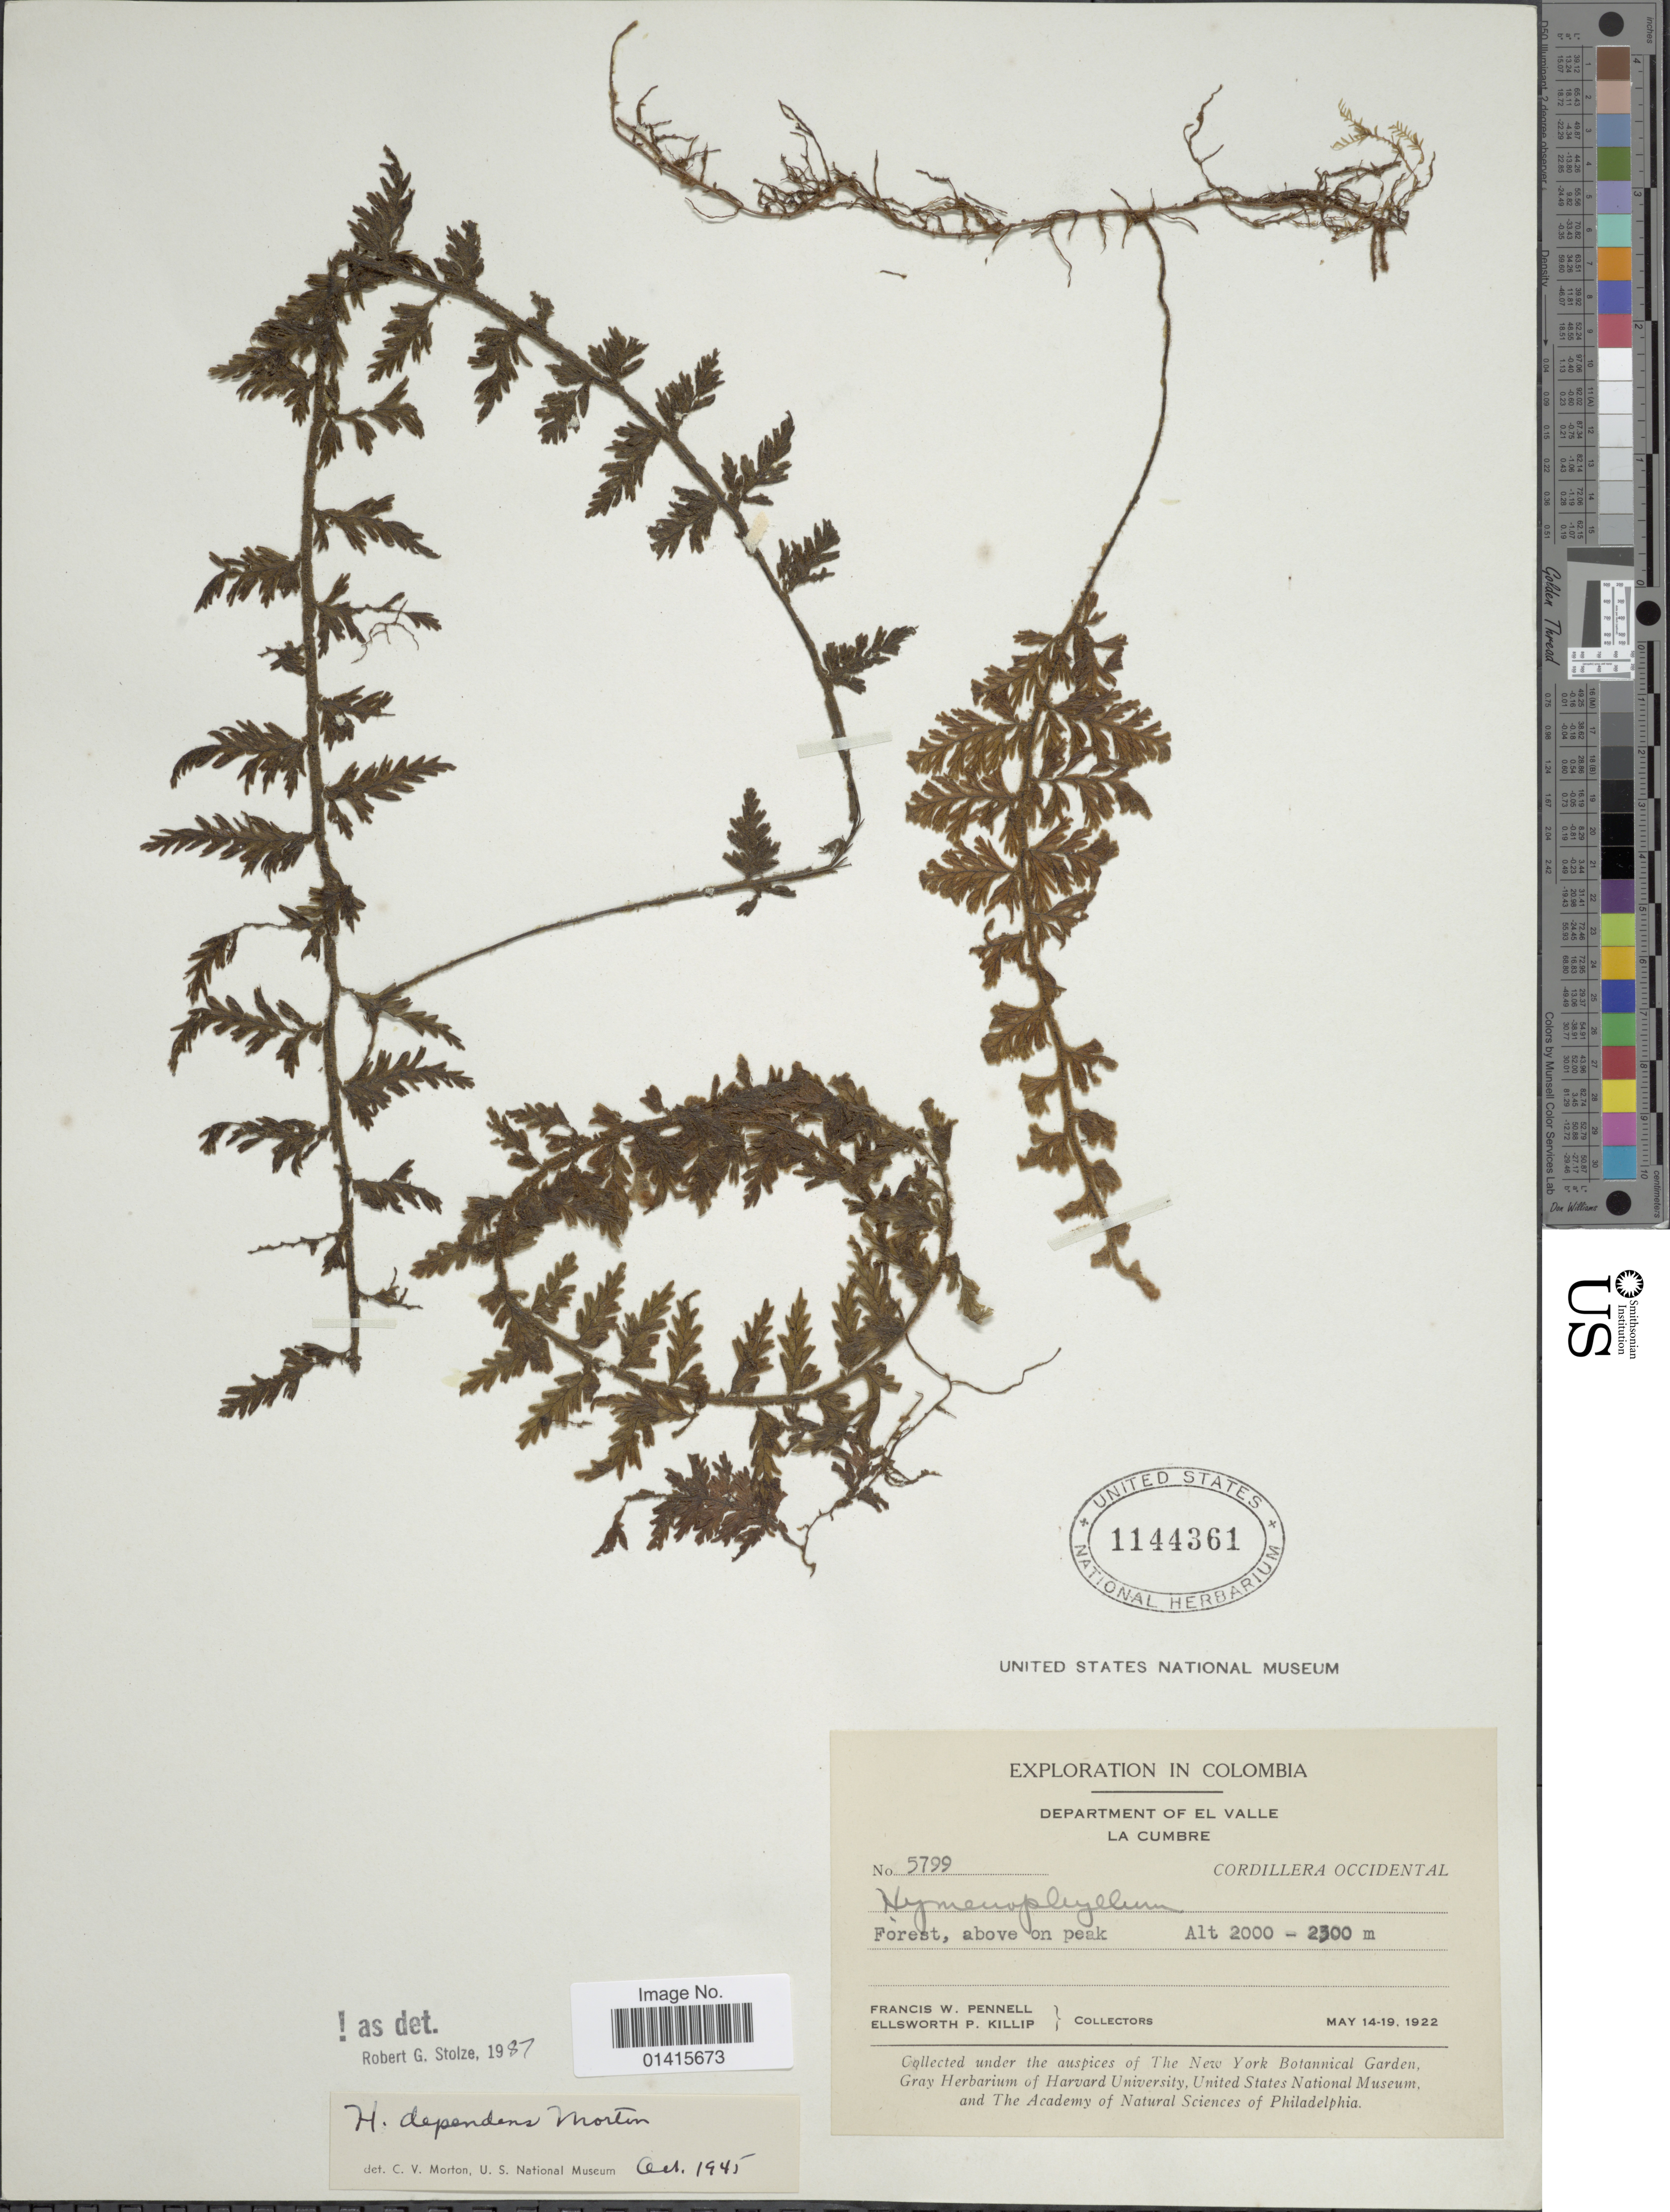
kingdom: Plantae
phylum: Tracheophyta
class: Polypodiopsida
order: Hymenophyllales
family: Hymenophyllaceae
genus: Hymenophyllum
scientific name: Hymenophyllum dependens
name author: C.V. Morton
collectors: F. W. Pennell, E. P. Killip & E. P. Killip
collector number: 5799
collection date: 1922-05-14/1922-05-19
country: Colombia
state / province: Valle del Cauca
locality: Department of El Valle, la Cumbre, Cordilerra occidental, foret above on peak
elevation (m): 2000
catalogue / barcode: US 1144361